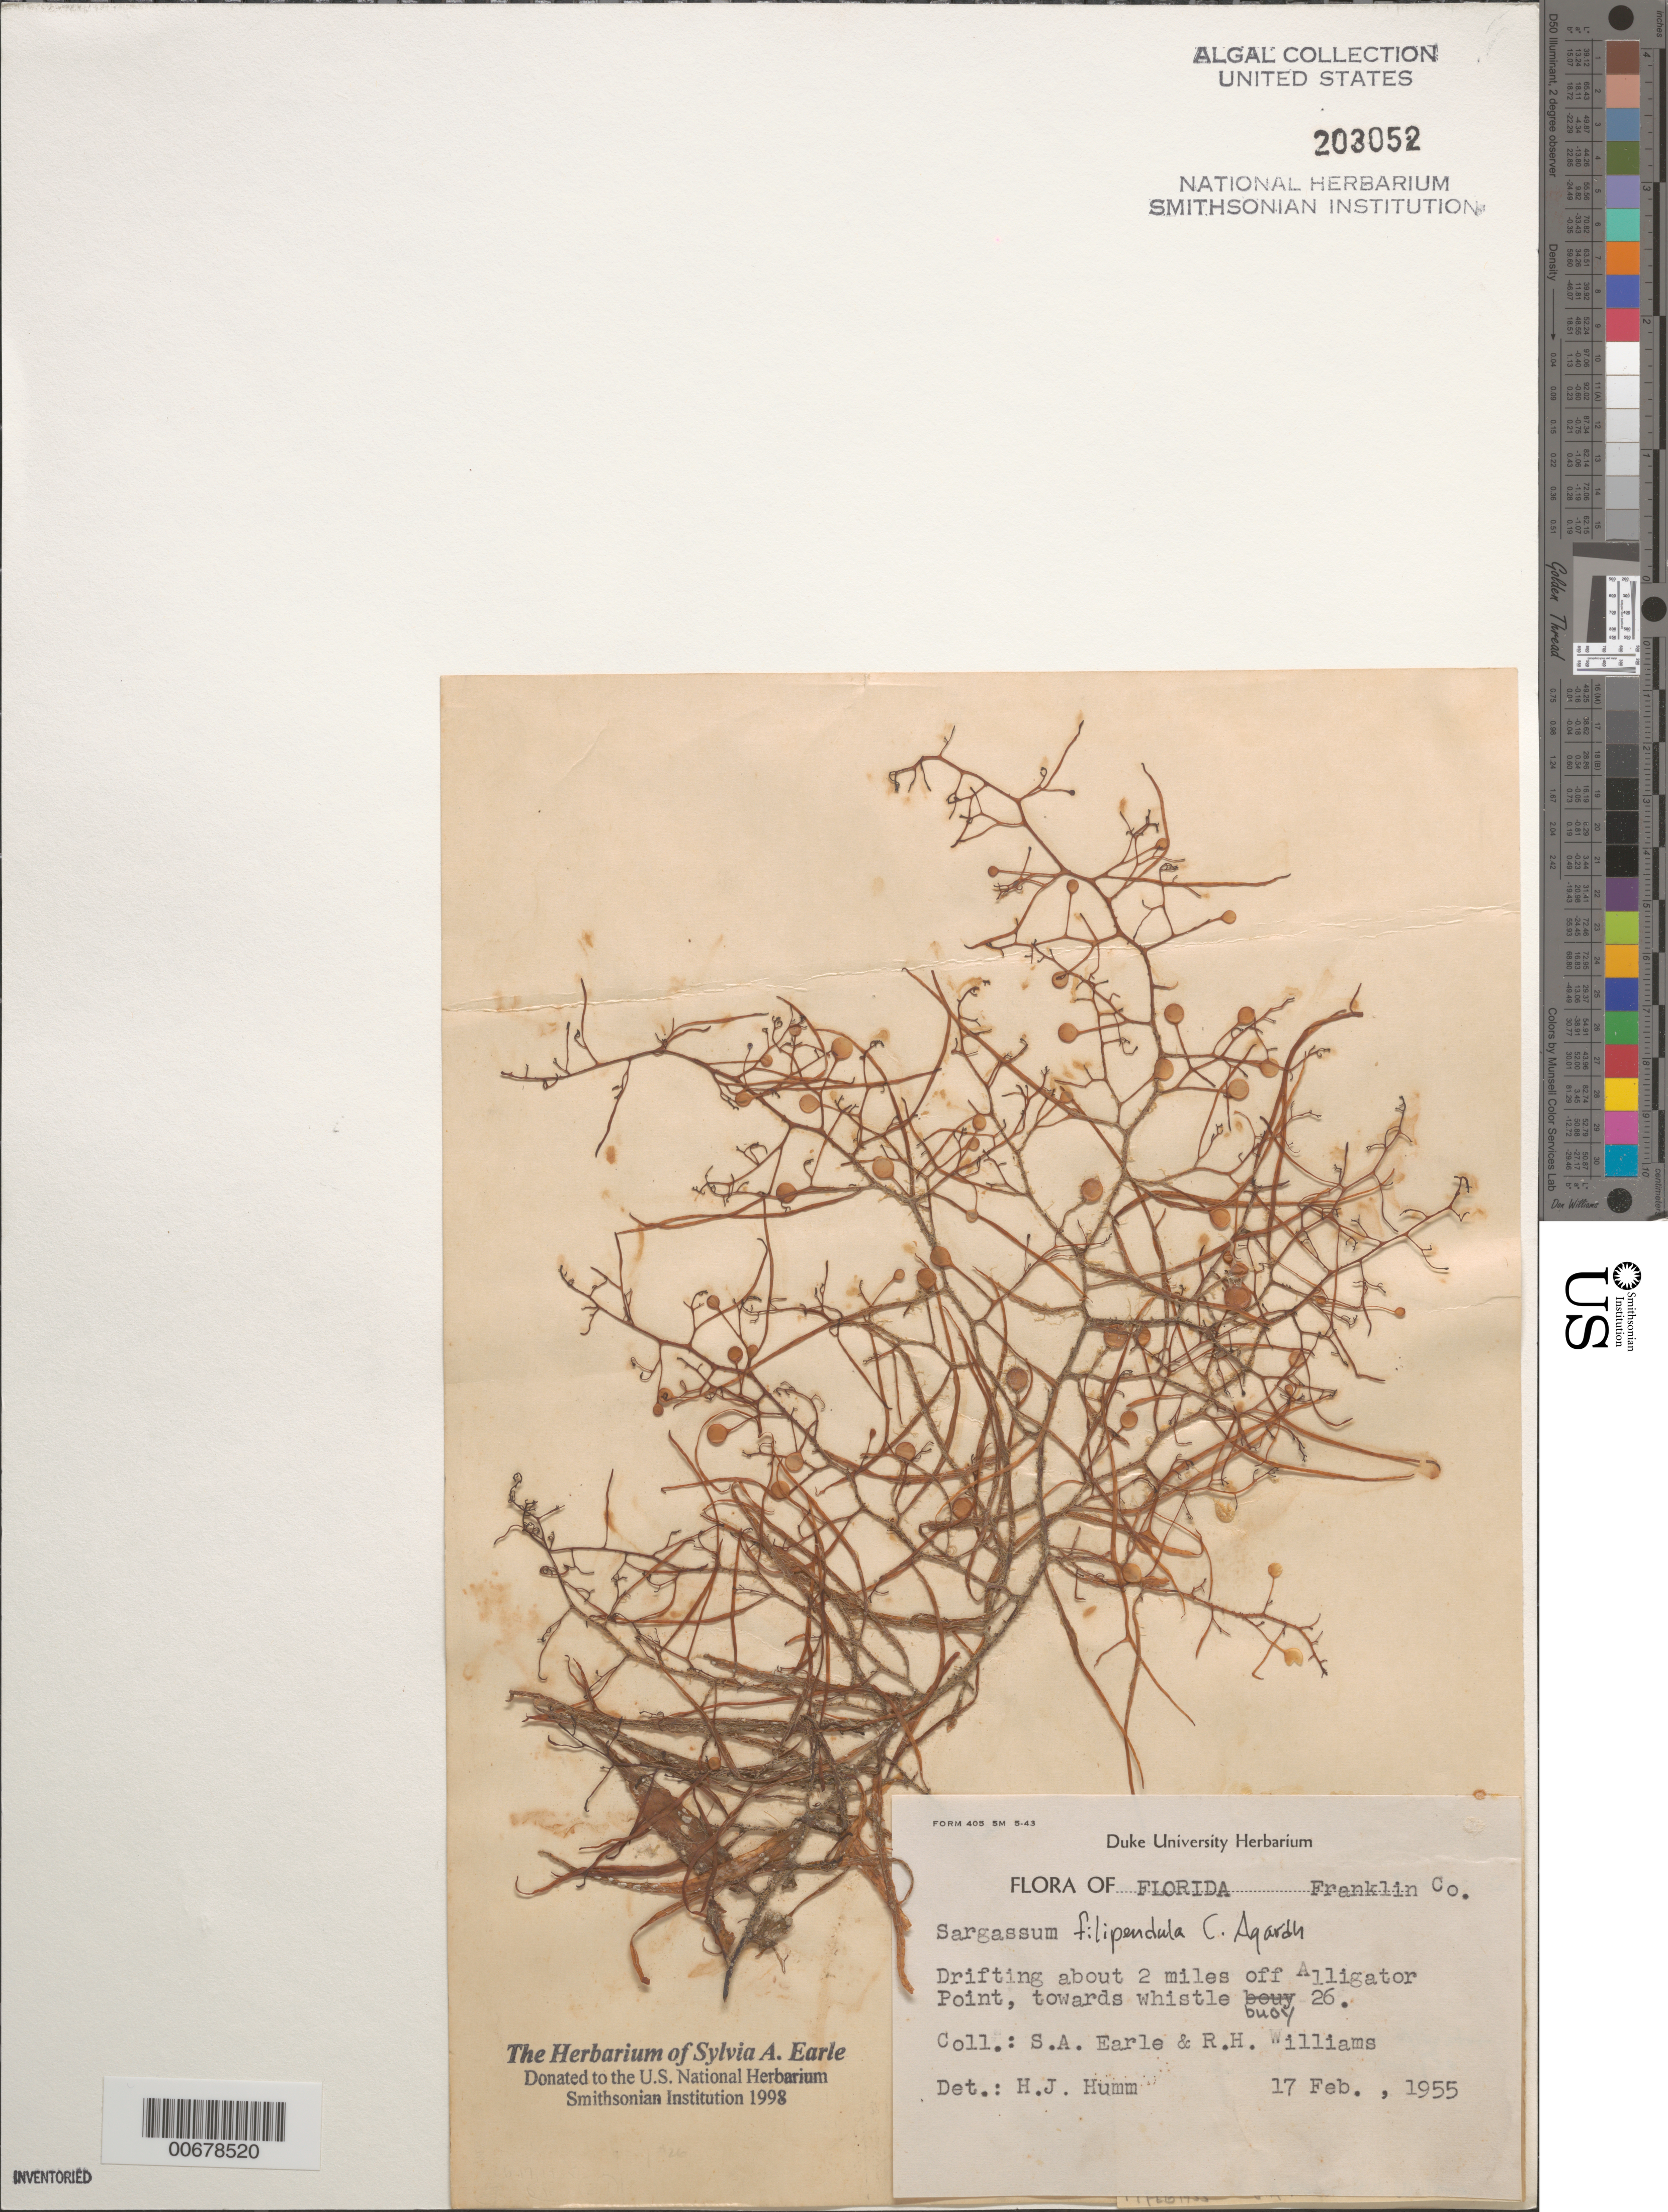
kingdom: Chromista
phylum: Ochrophyta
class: Phaeophyceae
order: Fucales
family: Sargassaceae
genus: Sargassum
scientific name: Sargassum filipendula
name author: C. Agardh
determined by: Humm, Harold J.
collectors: S. A. Earle & R. H. Williams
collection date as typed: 17 Feb 1955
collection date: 1955-02-17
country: United States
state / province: Florida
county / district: Franklin County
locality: Ca. 2 miles off Alligator Point, near whistle buoy 26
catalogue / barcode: US 203052